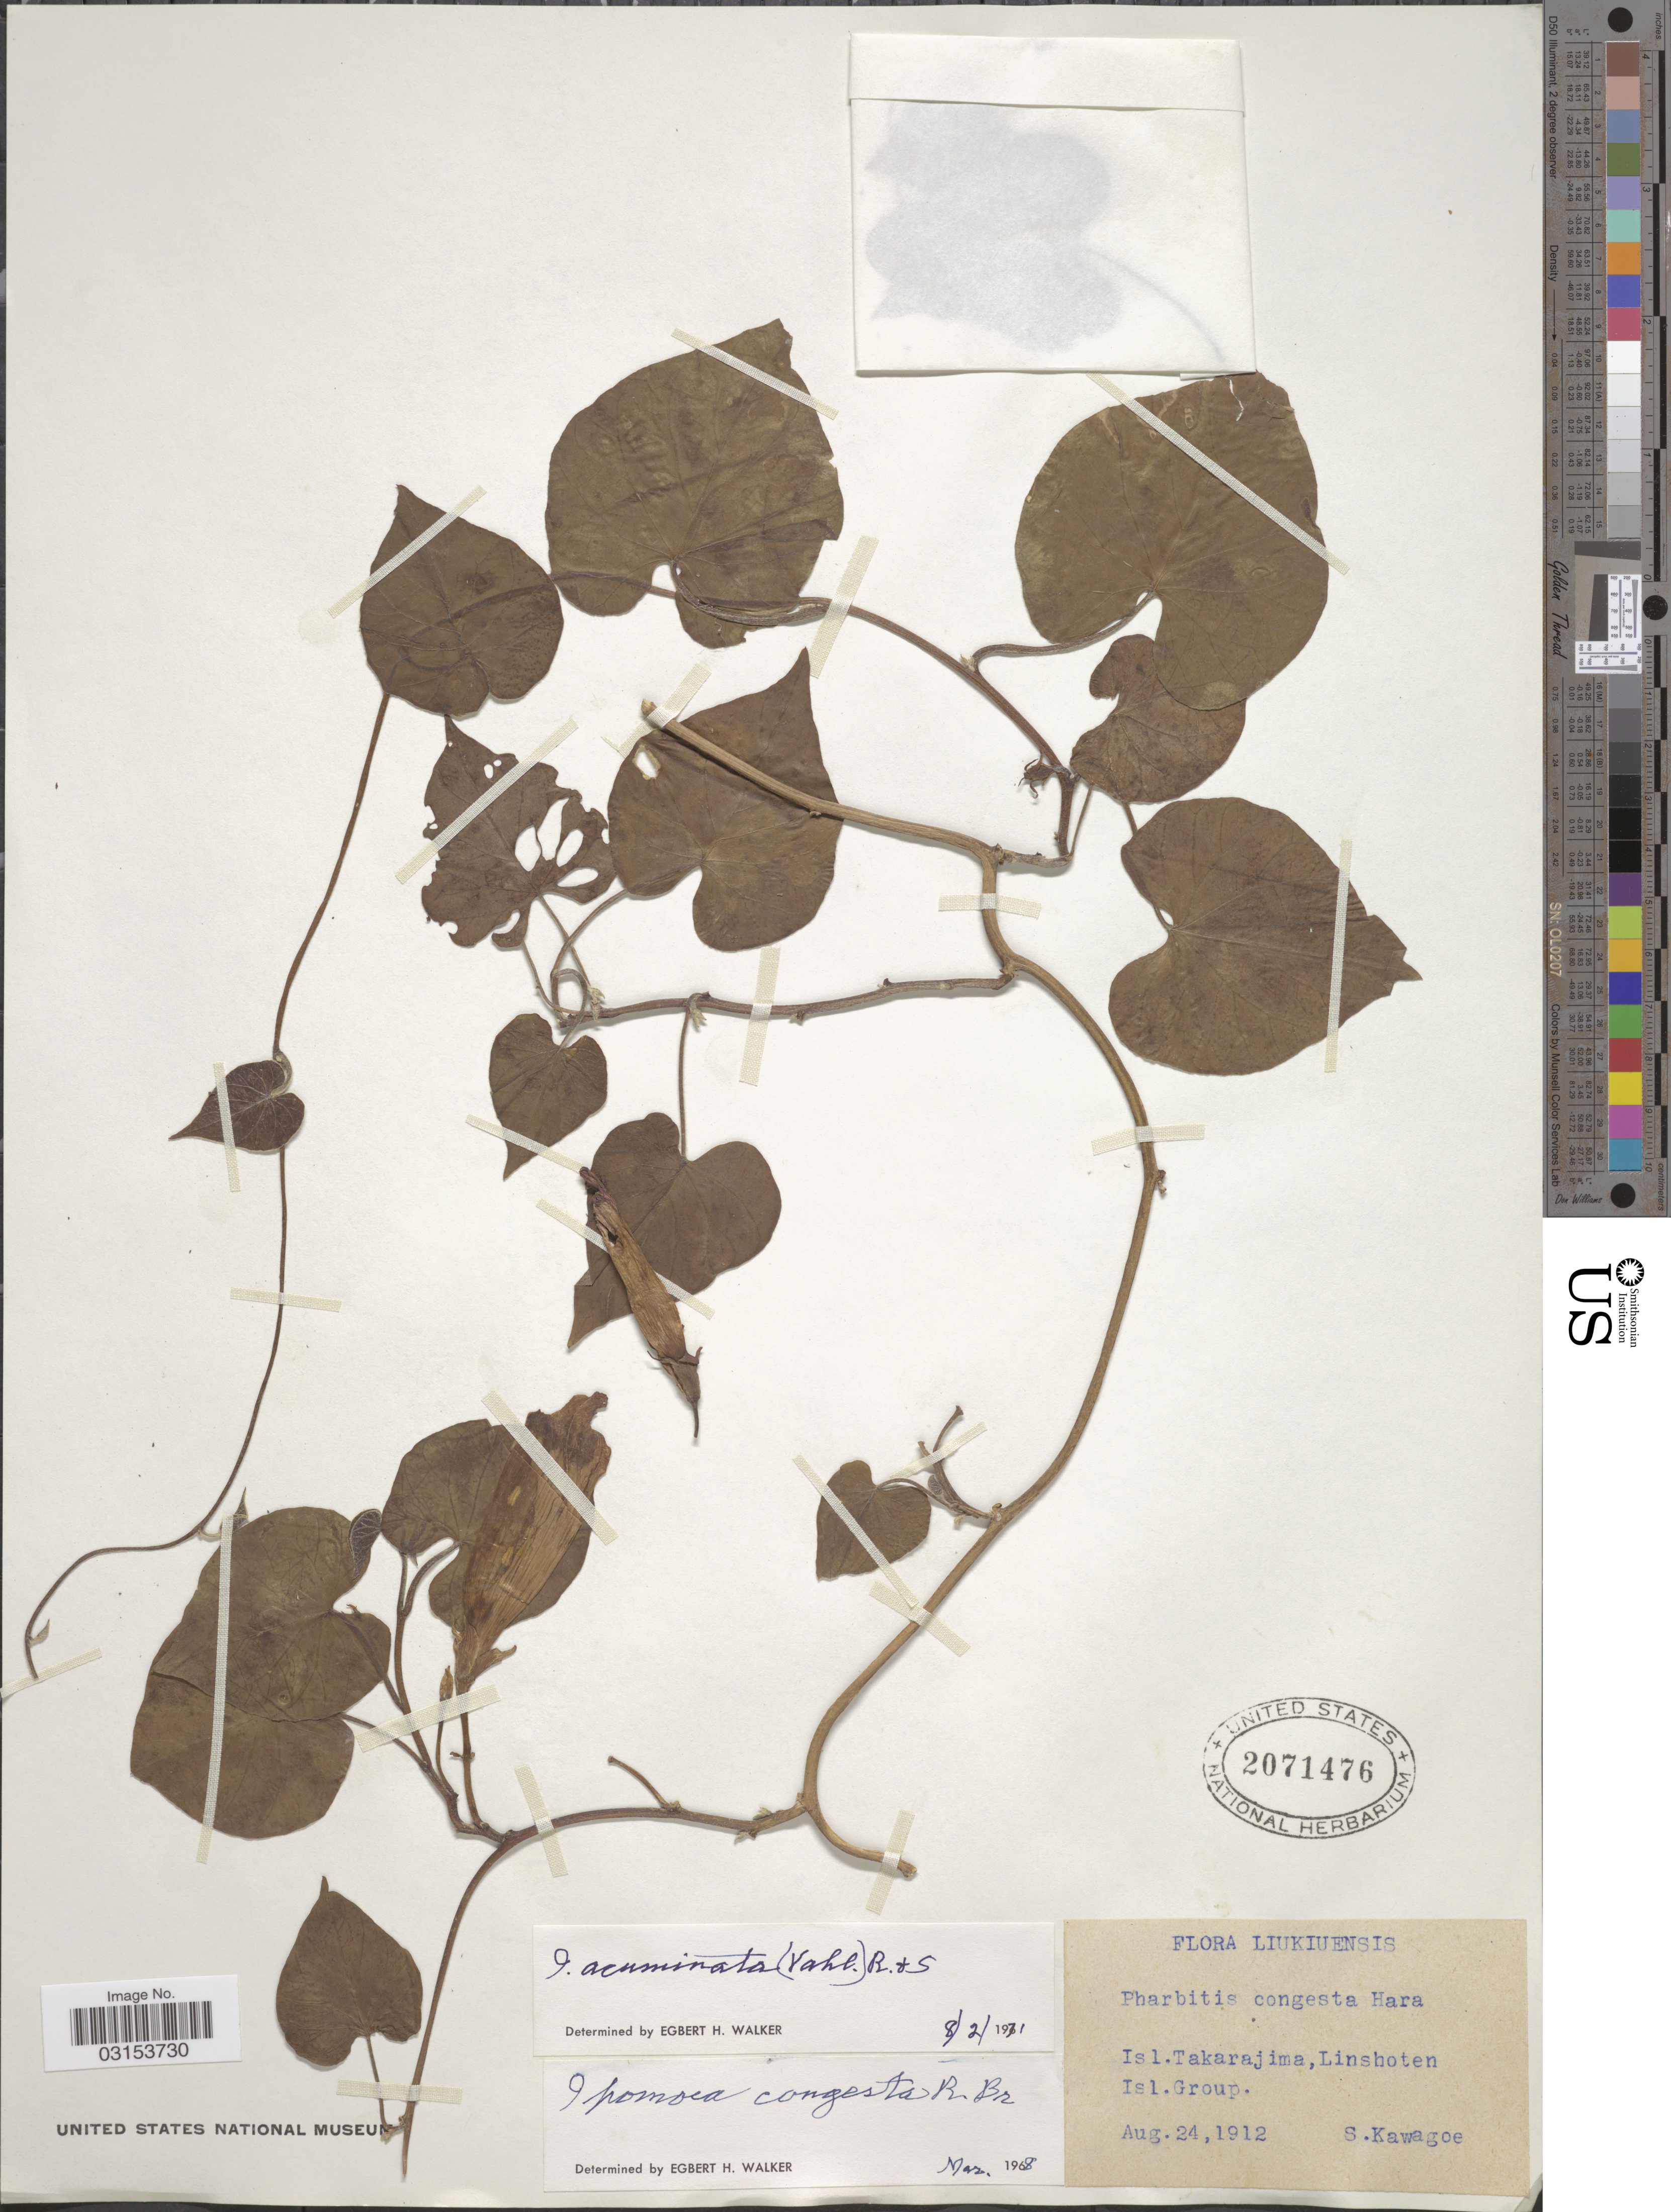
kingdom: Plantae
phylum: Tracheophyta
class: Magnoliopsida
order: Solanales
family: Convolvulaceae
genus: Ipomoea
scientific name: Ipomoea acuminata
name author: (Vahl) Roem. & Schult.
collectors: S. Kawagoe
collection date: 1912-08-24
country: Japan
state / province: Okinawa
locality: Liukiuensis. Isl. Takarajima, Linshoten Isl. Group.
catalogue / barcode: US 2071476